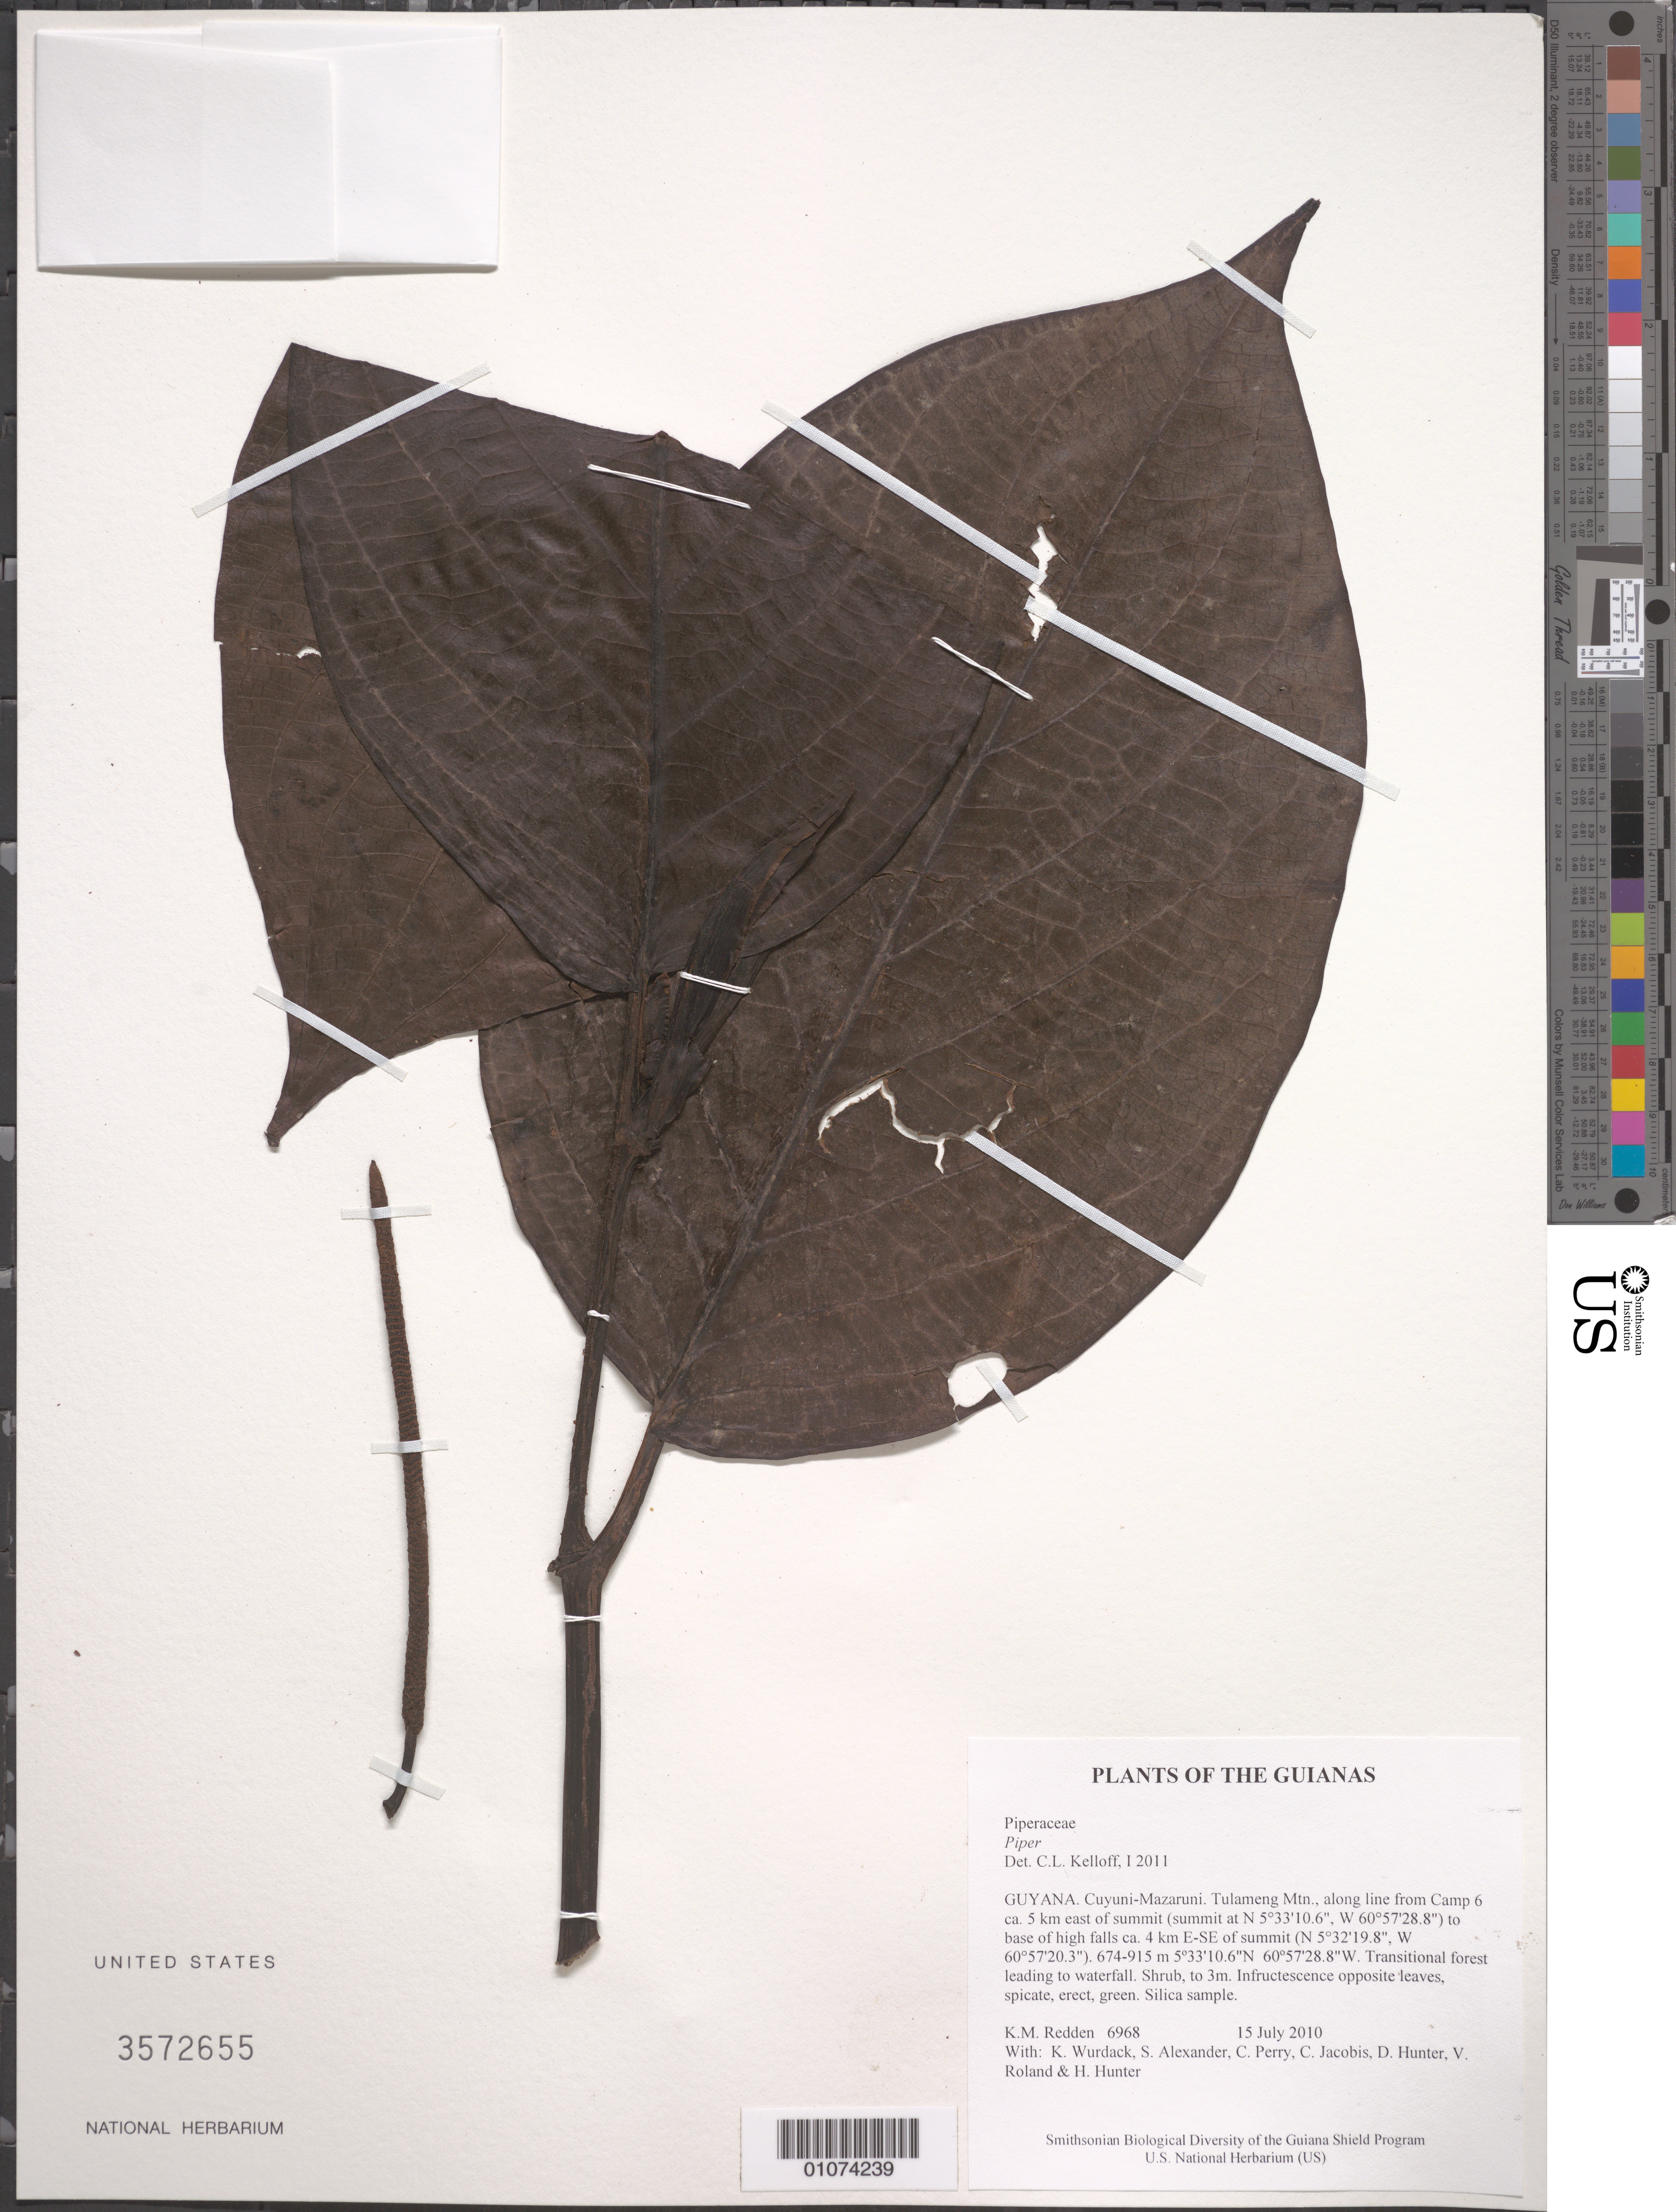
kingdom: Plantae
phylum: Tracheophyta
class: Magnoliopsida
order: Piperales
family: Piperaceae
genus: Piper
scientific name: Piper sp.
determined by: Kelloff, Carol L., (US), Smithsonian Institution - National Museum of Natural History (UNITED STATES)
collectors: K. M. Redden, K. Wurdack, S. N. Alexander, C. Perry, C. Jacobis, D. Hunter, V. Roland & H. Hunter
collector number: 6968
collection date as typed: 15 July 2010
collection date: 2010-07-15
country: Guyana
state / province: Cuyuni-Mazaruni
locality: Tulameng Mtn., along line from Camp 6 ca. 5 km east of summit (summit at N 5°33'10.6", W 60°57'28.8") to base of high falls ca. 4 km E-SE of summit (N 5°32'19.8", W 60°57'20.3")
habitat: Transitional forest leading to waterfall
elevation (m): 674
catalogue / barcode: US 3572655